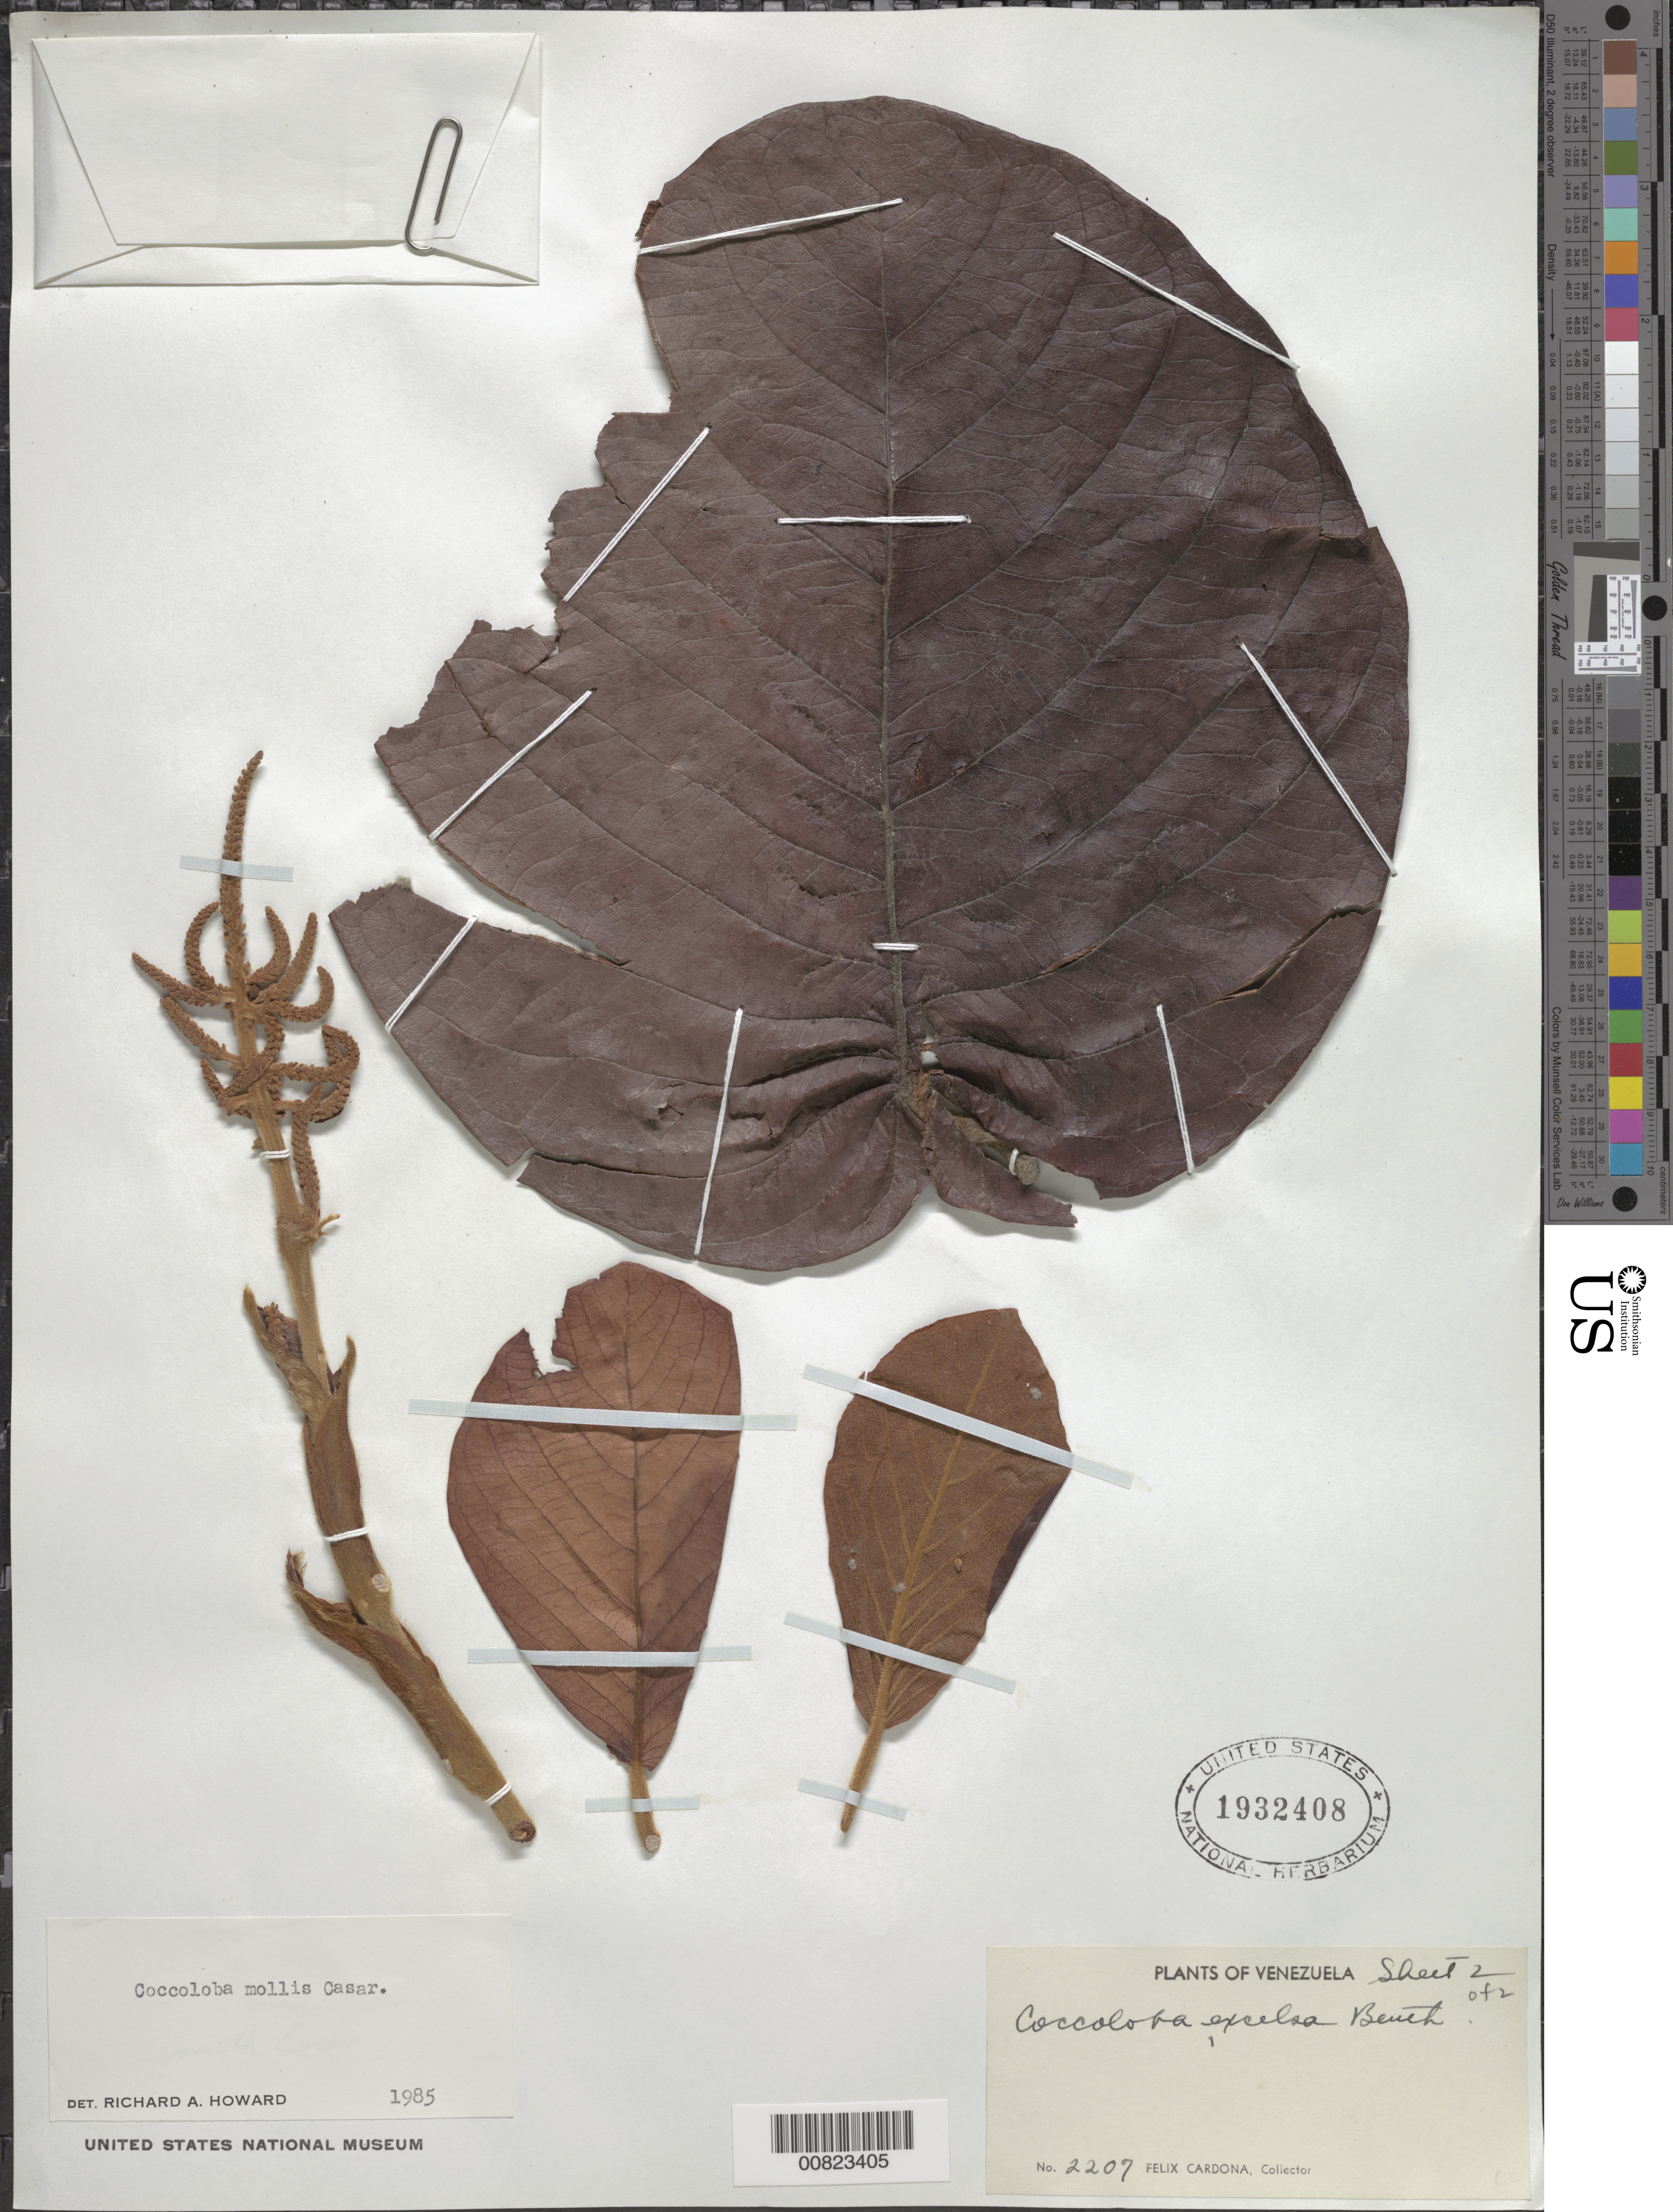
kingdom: Plantae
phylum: Tracheophyta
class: Magnoliopsida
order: Caryophyllales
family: Polygonaceae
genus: Coccoloba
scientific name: Coccoloba mollis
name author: Casar.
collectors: F. Cardona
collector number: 2207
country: Venezuela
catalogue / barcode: US 1932408